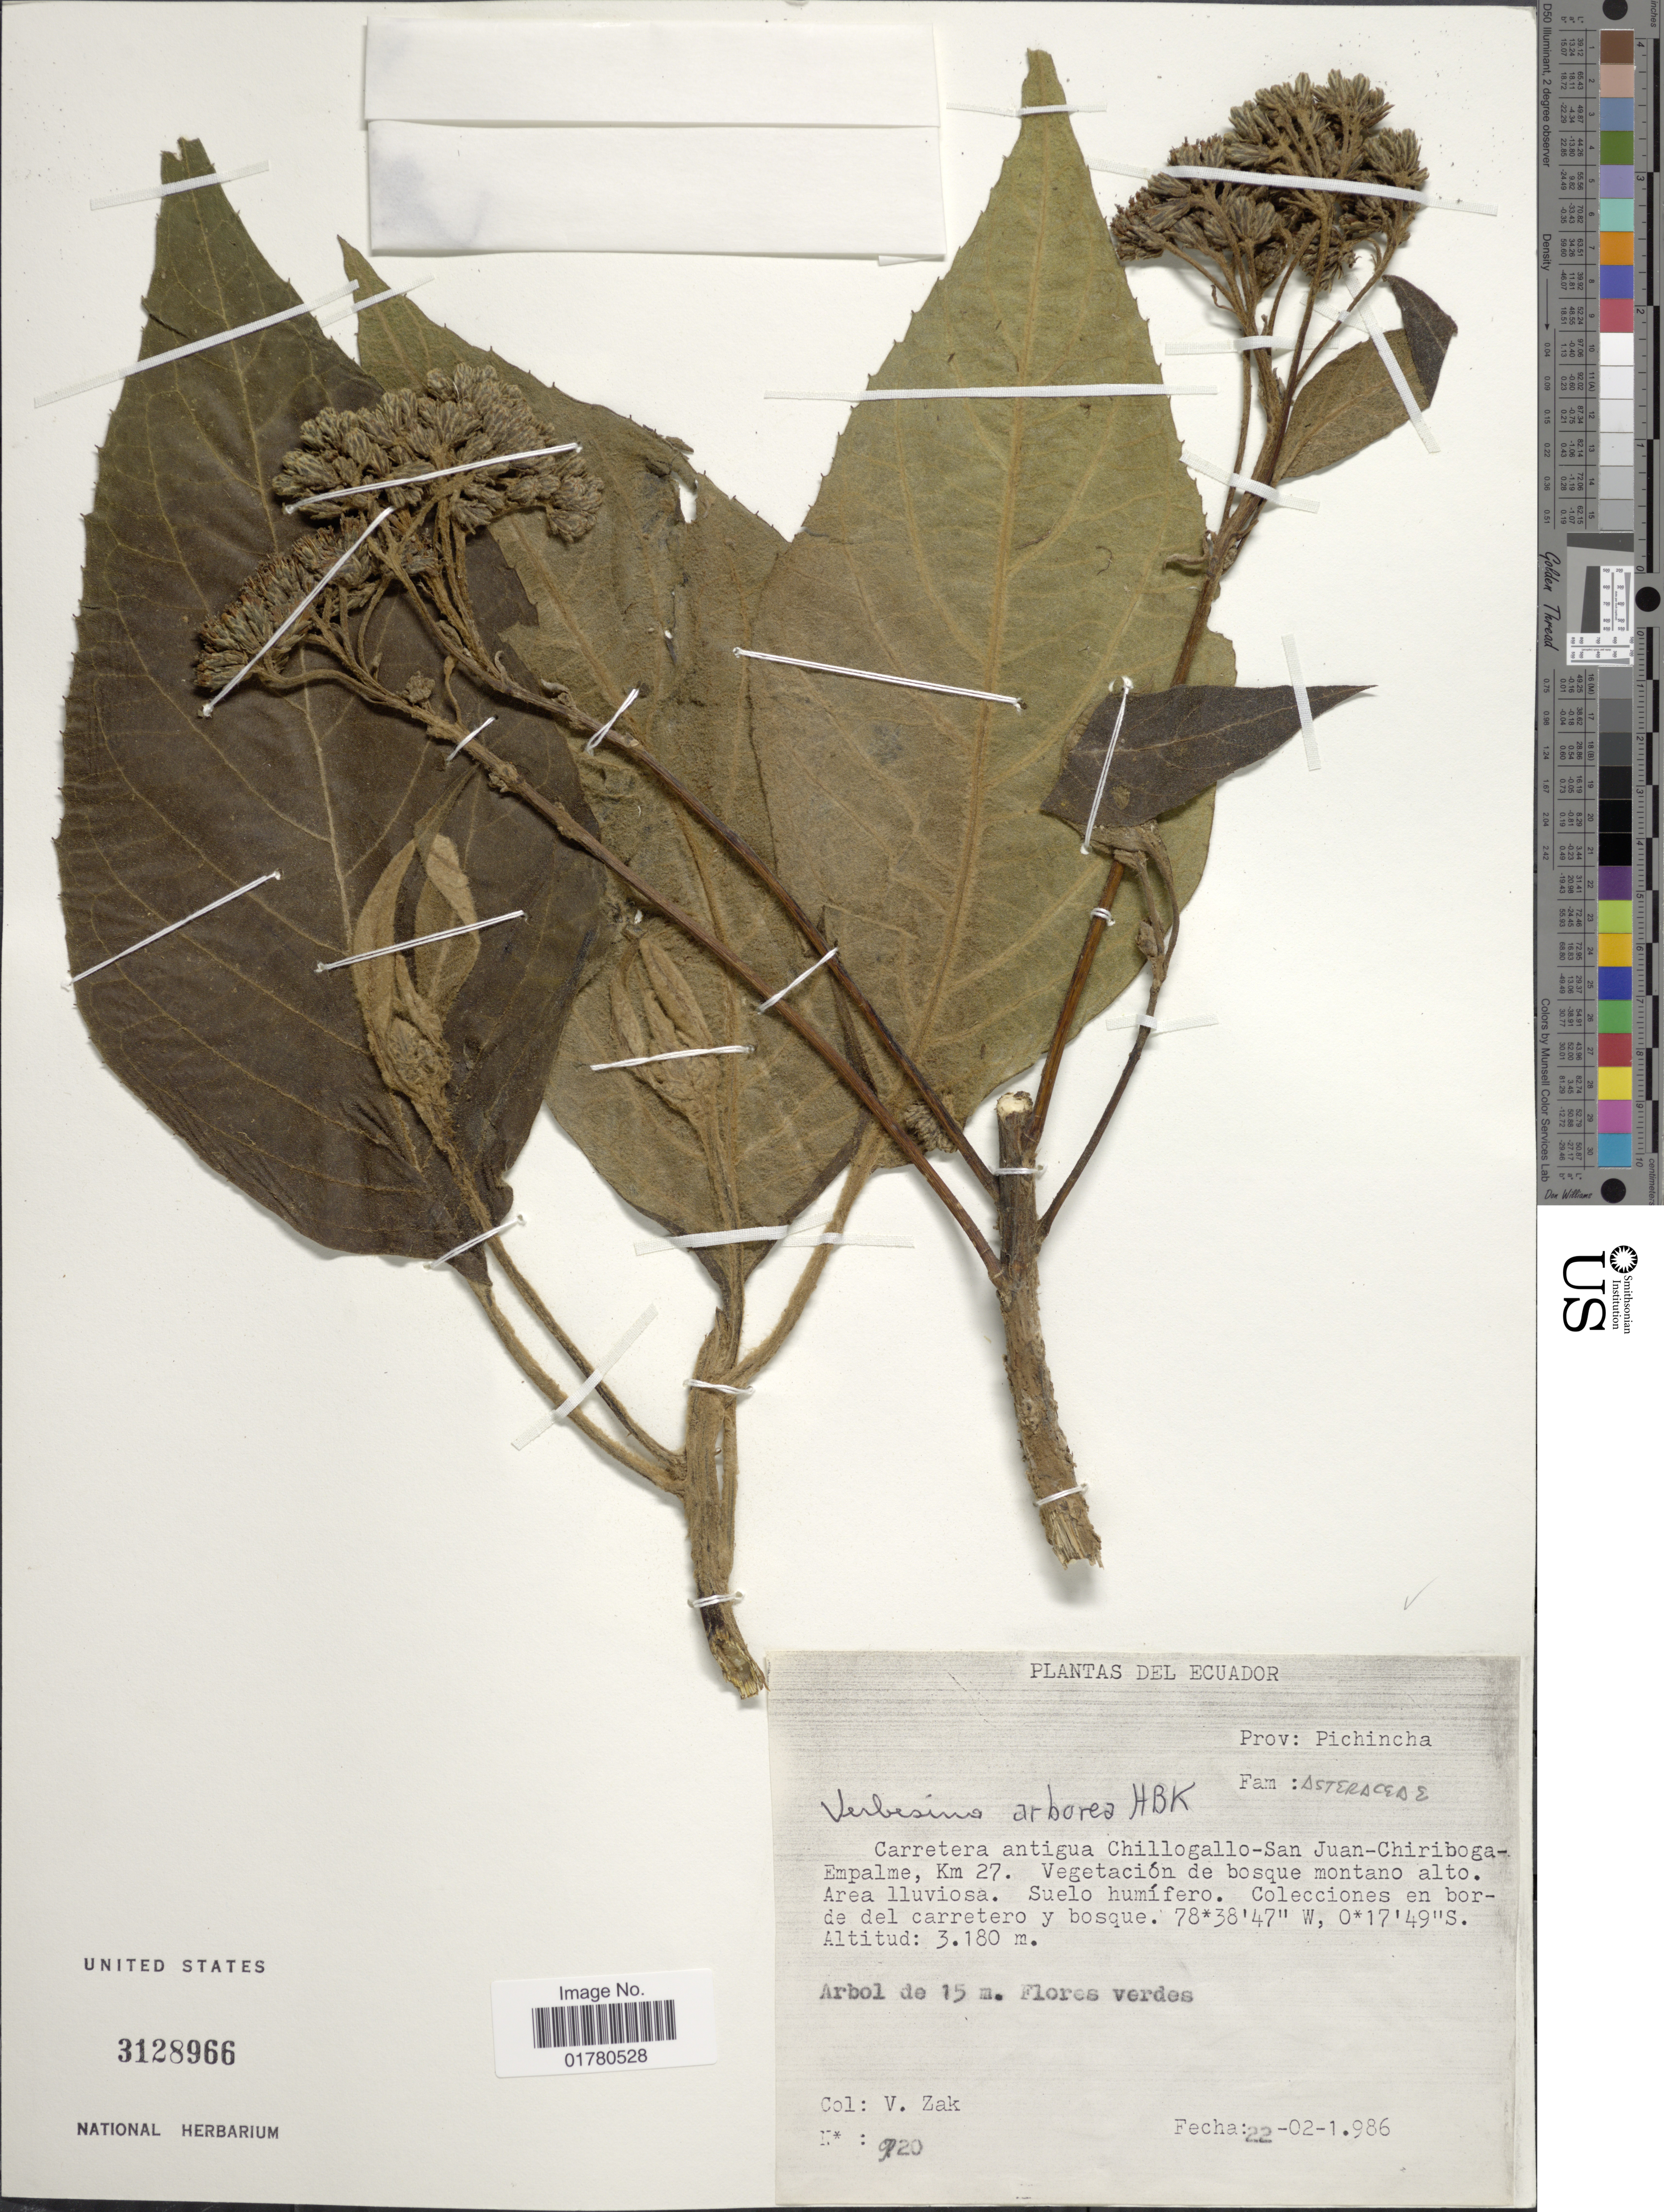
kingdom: Plantae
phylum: Tracheophyta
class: Magnoliopsida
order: Asterales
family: Asteraceae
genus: Verbesina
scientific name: Verbesina arborea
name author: Kunth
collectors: V. Zak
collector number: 920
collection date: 1986-02-22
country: Ecuador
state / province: Pichincha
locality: Carretera antigua Chillogallo-San Juan-Chiriboga-Empalme, Km 27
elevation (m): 3180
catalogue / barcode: US 3128966